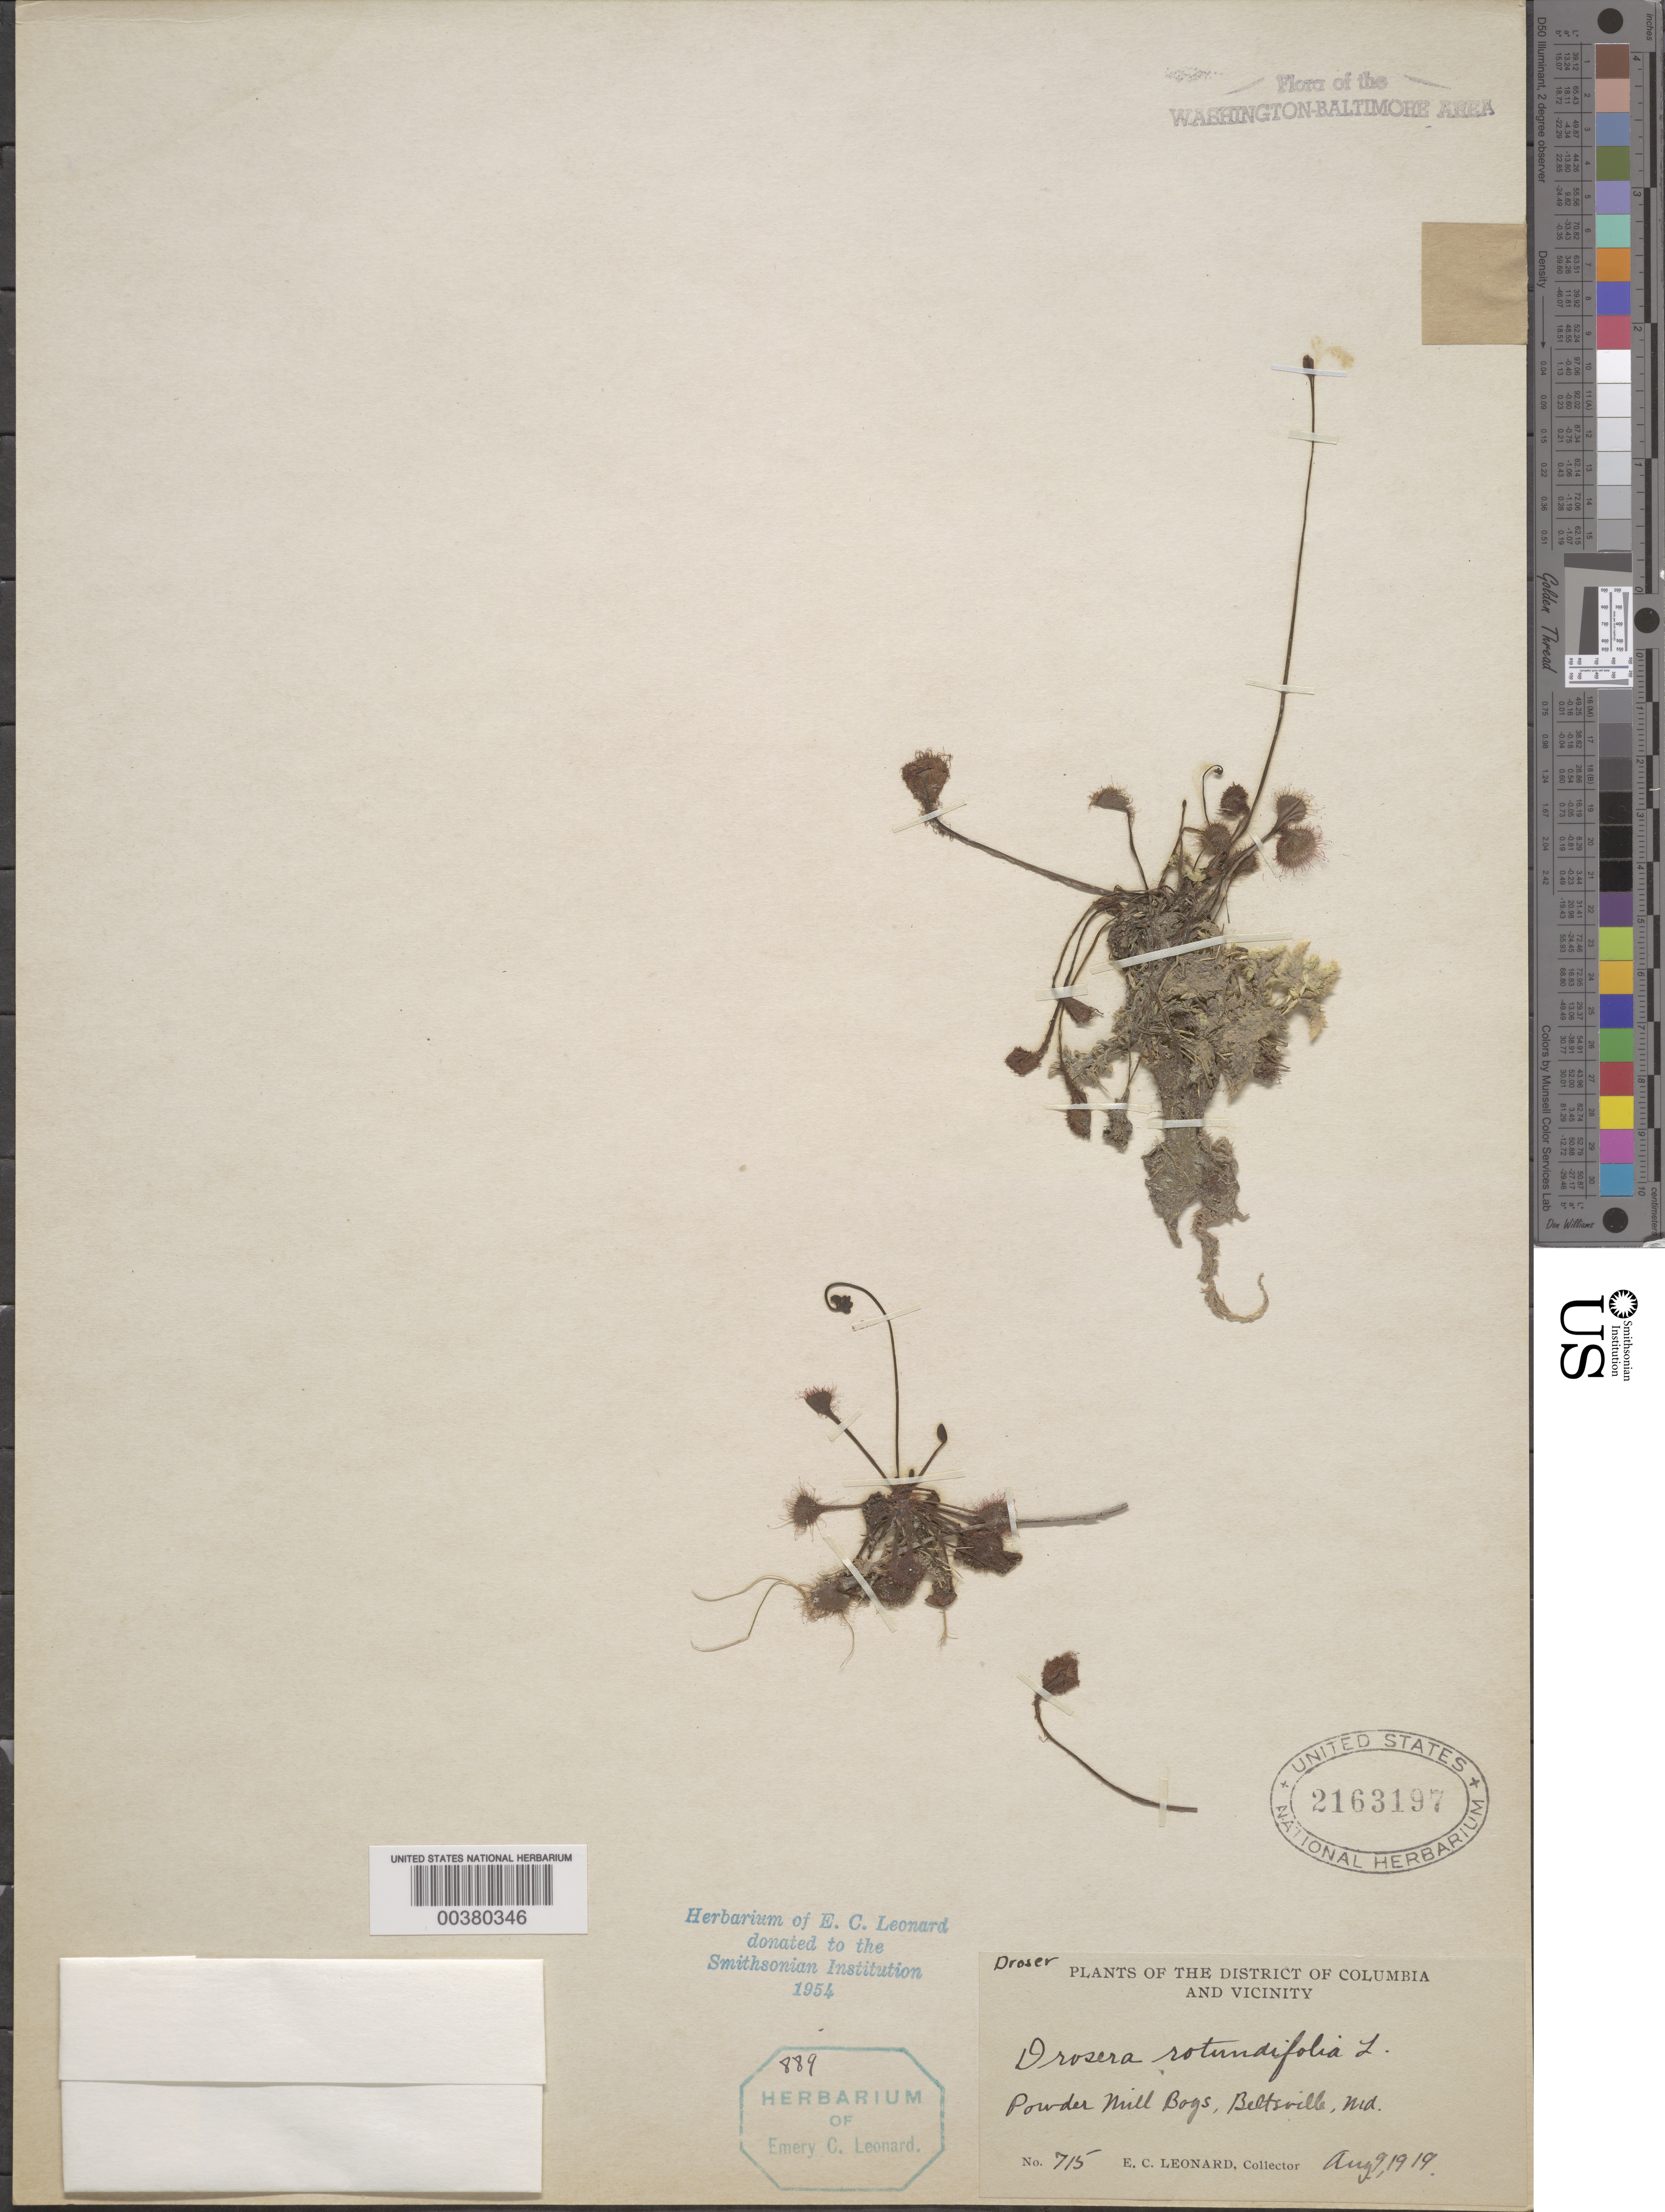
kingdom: Plantae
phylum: Tracheophyta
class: Magnoliopsida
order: Caryophyllales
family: Droseraceae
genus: Drosera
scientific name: Drosera rotundifolia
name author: L.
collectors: E. C. Leonard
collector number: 715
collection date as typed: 09 Aug 1919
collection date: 1919-08-09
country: United States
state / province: Maryland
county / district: Prince George's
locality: Powder Mill Bogs, Beltsville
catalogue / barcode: US 2163197